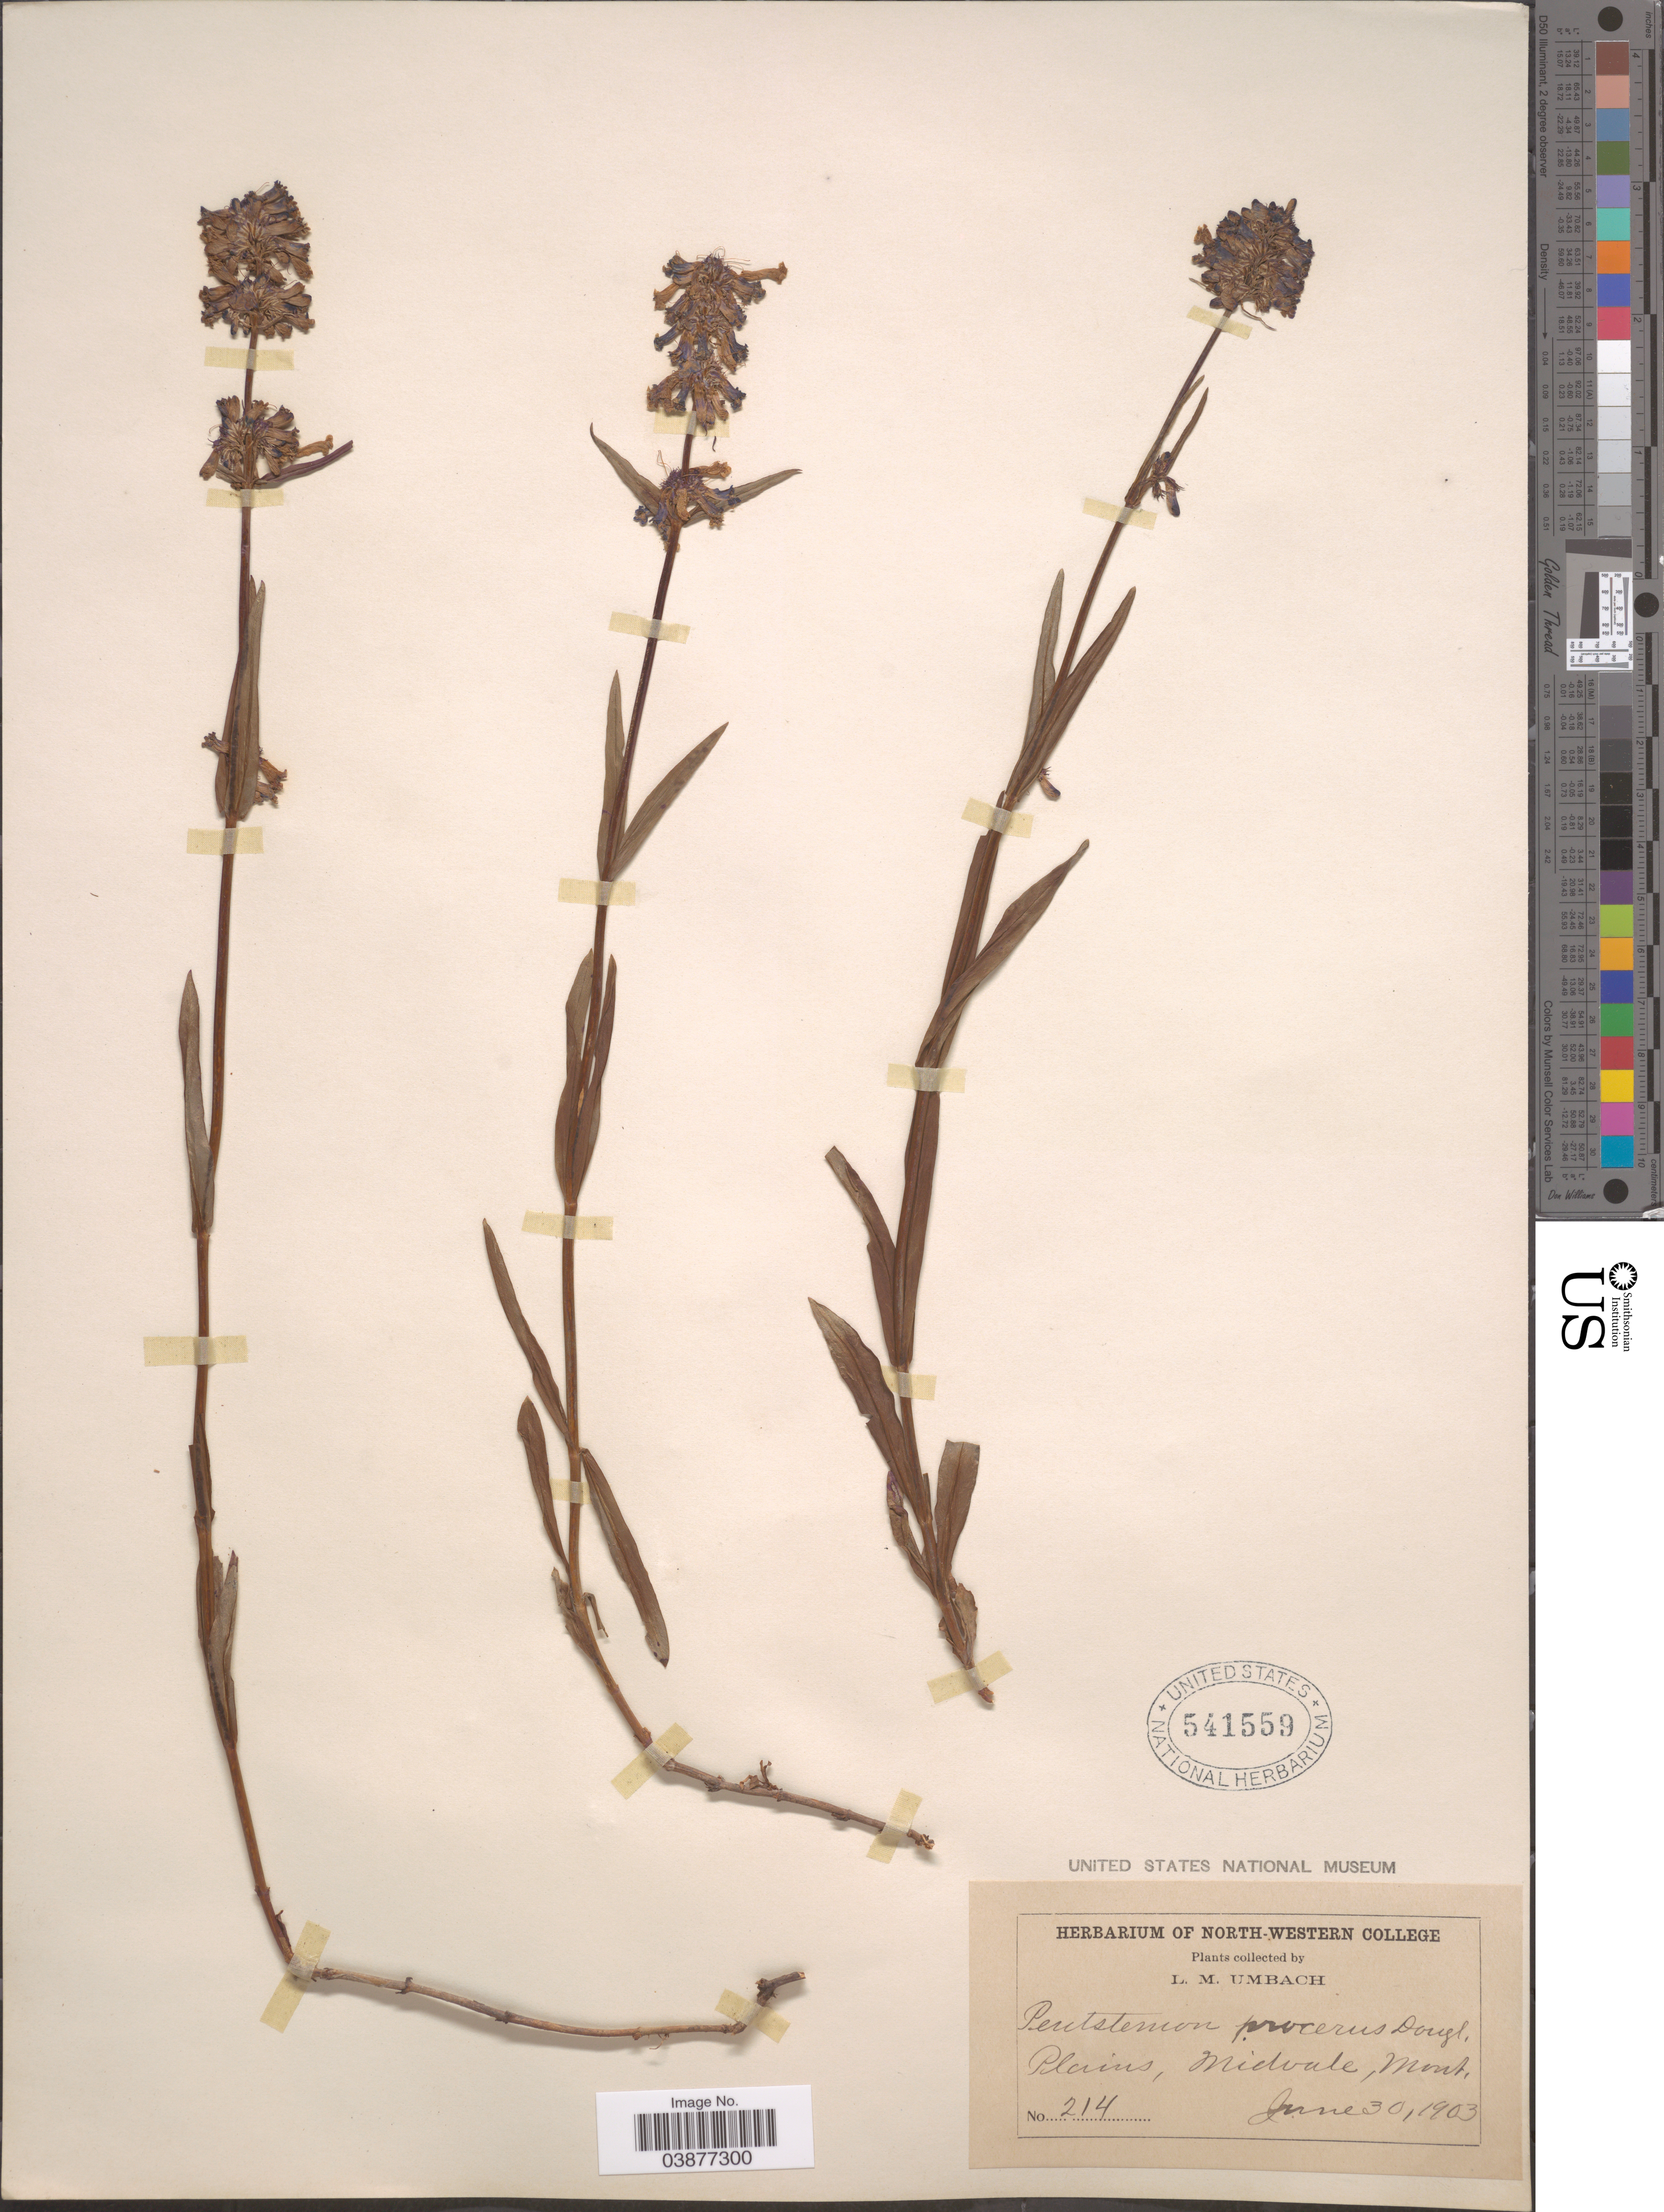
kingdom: Plantae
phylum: Tracheophyta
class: Magnoliopsida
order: Lamiales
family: Plantaginaceae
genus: Penstemon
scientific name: Penstemon procerus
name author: Douglas ex Graham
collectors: L. M. Umbach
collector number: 214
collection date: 1903-06-30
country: United States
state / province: Montana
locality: Plains, Midvale.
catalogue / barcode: US 541559